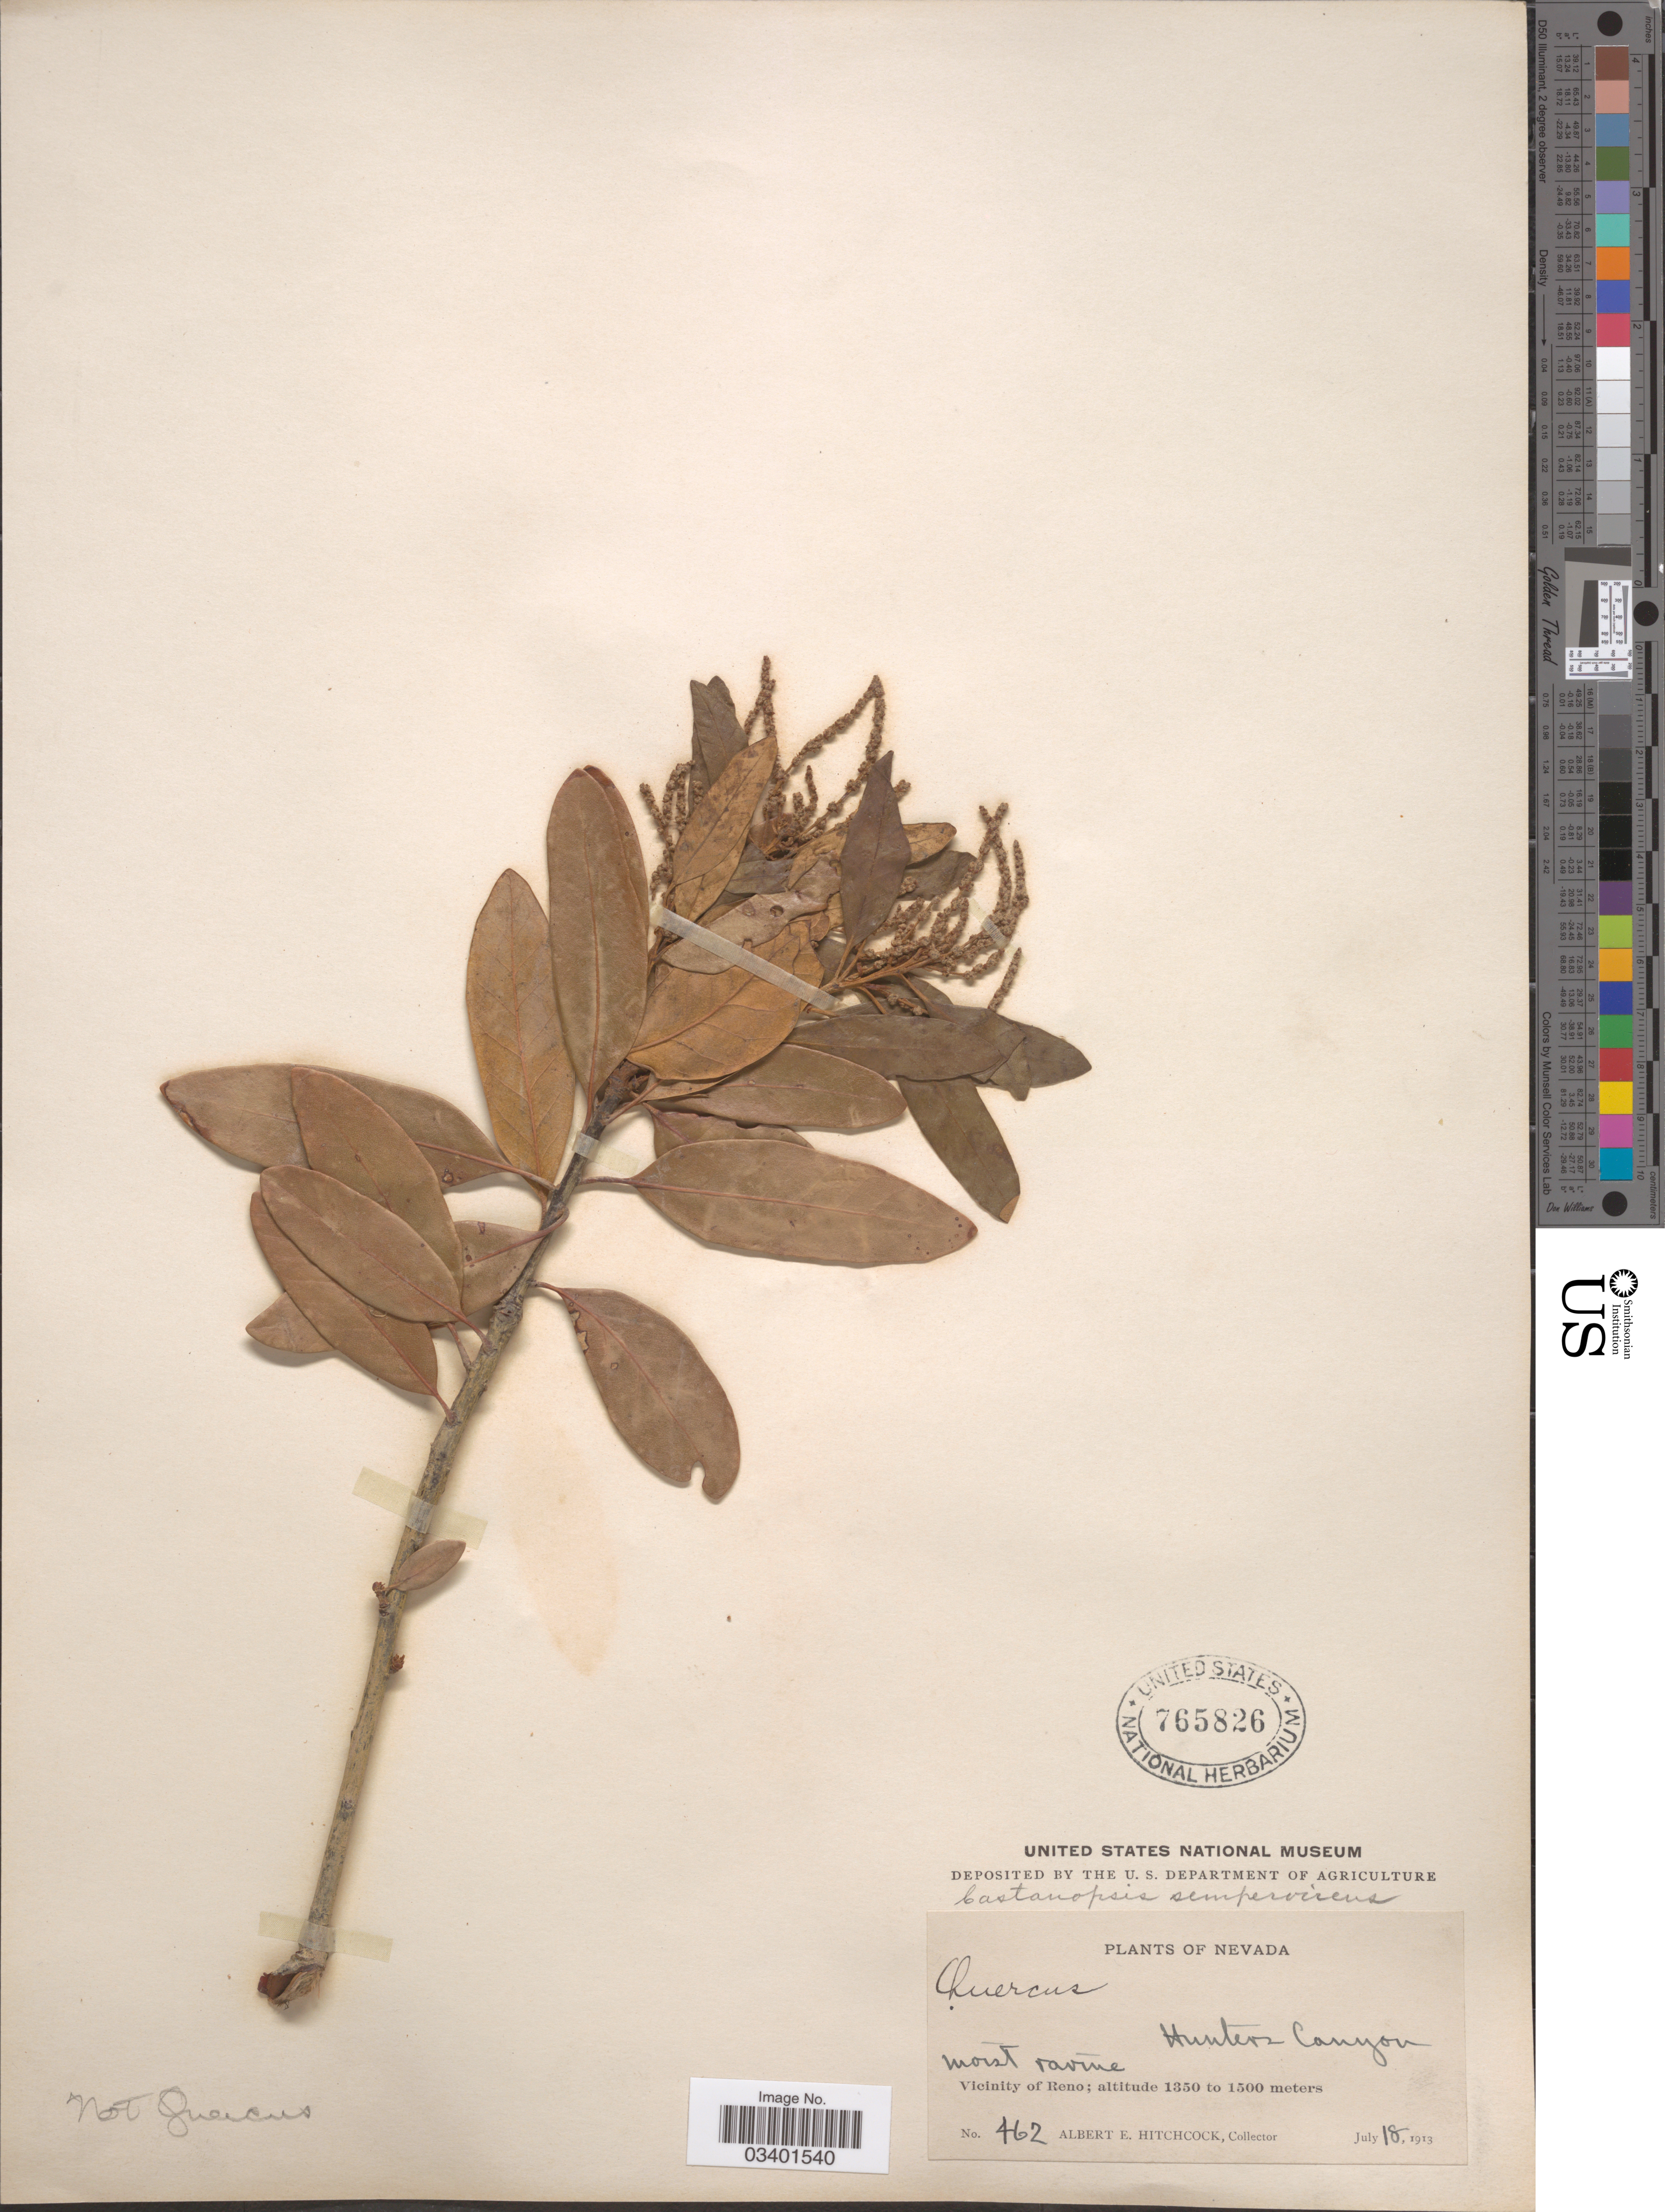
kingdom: Plantae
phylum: Tracheophyta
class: Magnoliopsida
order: Fagales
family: Fagaceae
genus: Chrysolepis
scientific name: Chrysolepis sempervirens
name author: (Kellogg) Hjelmq.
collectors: A. Hitchcock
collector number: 462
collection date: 1913-07-18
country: United States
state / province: Nevada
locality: Hunter's Canyon. Vicinity of Reno.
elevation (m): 1350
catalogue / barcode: US 765826